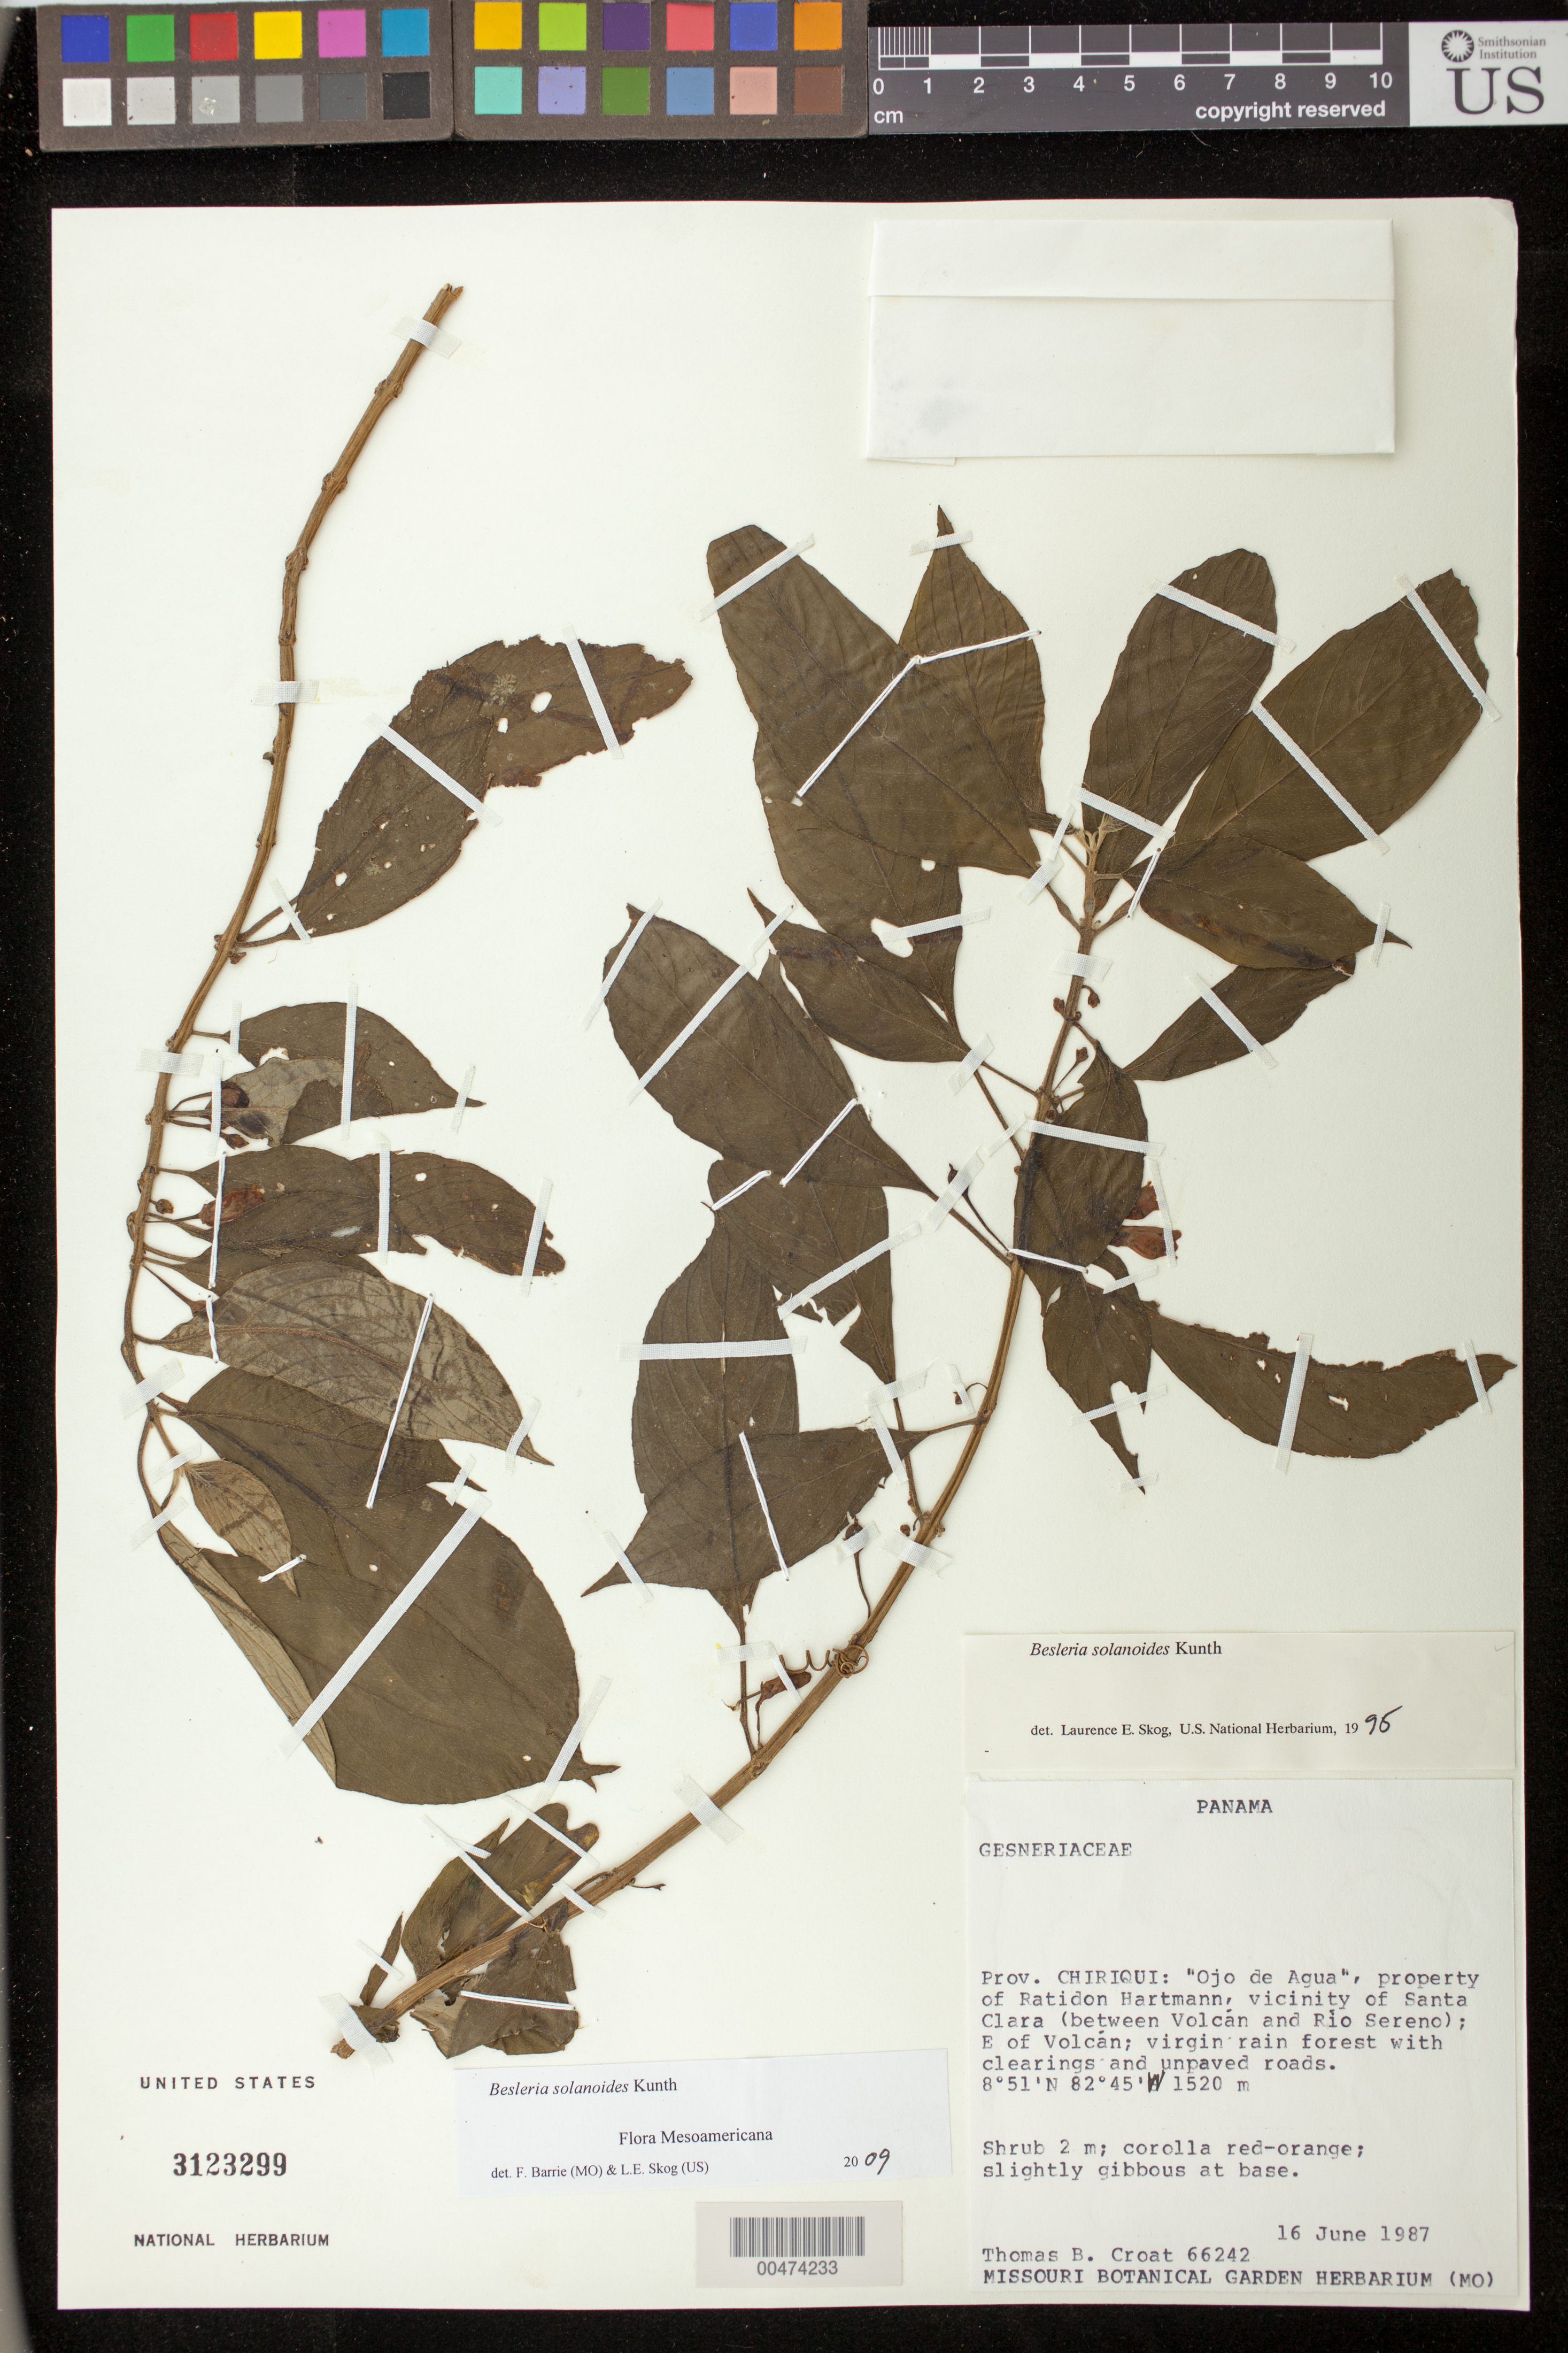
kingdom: Plantae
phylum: Tracheophyta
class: Magnoliopsida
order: Lamiales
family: Gesneriaceae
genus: Besleria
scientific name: Besleria solanoides var. solanoides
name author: Kunth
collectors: T. B. Croat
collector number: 66242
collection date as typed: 16 Jun 1987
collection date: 1987-06-16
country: Panama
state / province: Chiriquí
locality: Santa Clara, between Volcan and Rio Sereno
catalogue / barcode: US 3123299